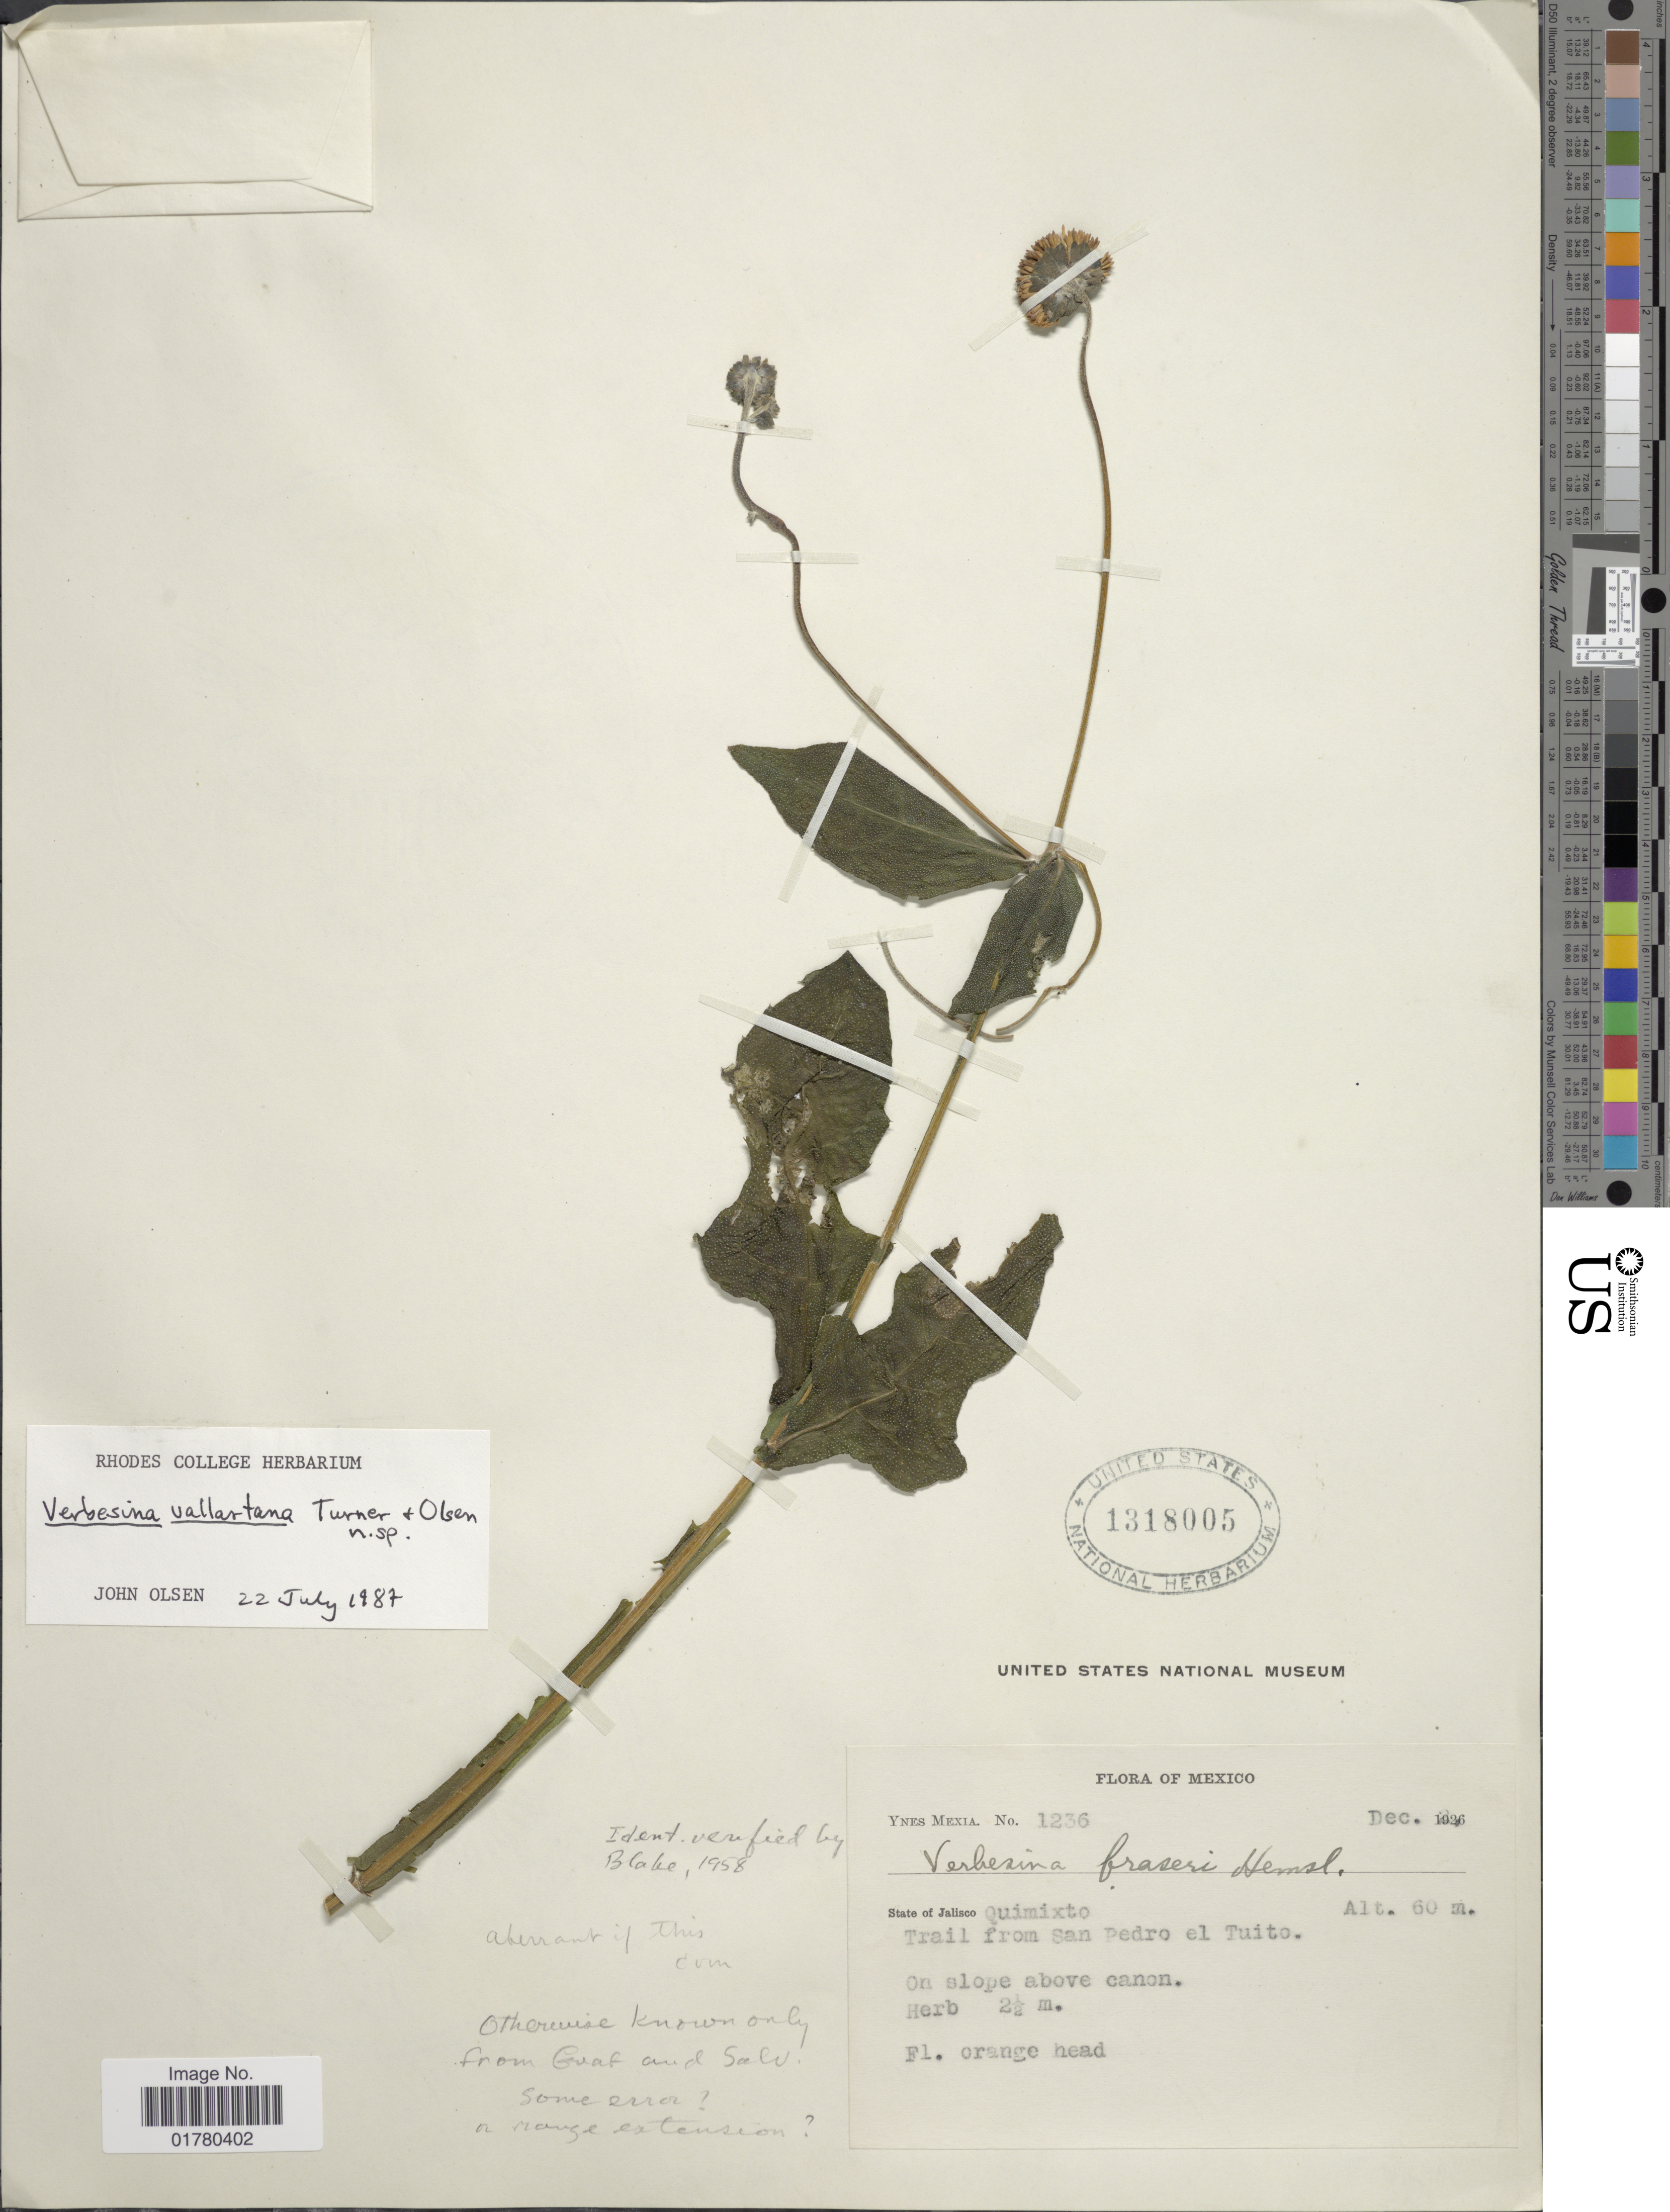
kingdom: Plantae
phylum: Tracheophyta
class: Magnoliopsida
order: Asterales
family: Asteraceae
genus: Verbesina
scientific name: Verbesina vallartana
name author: Turner & Olsen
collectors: Y. Mexia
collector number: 1236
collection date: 1926-12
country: Mexico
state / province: Jalisco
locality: Quimixto, Trail from San Pedro el Tuito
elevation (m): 60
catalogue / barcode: US 1318005